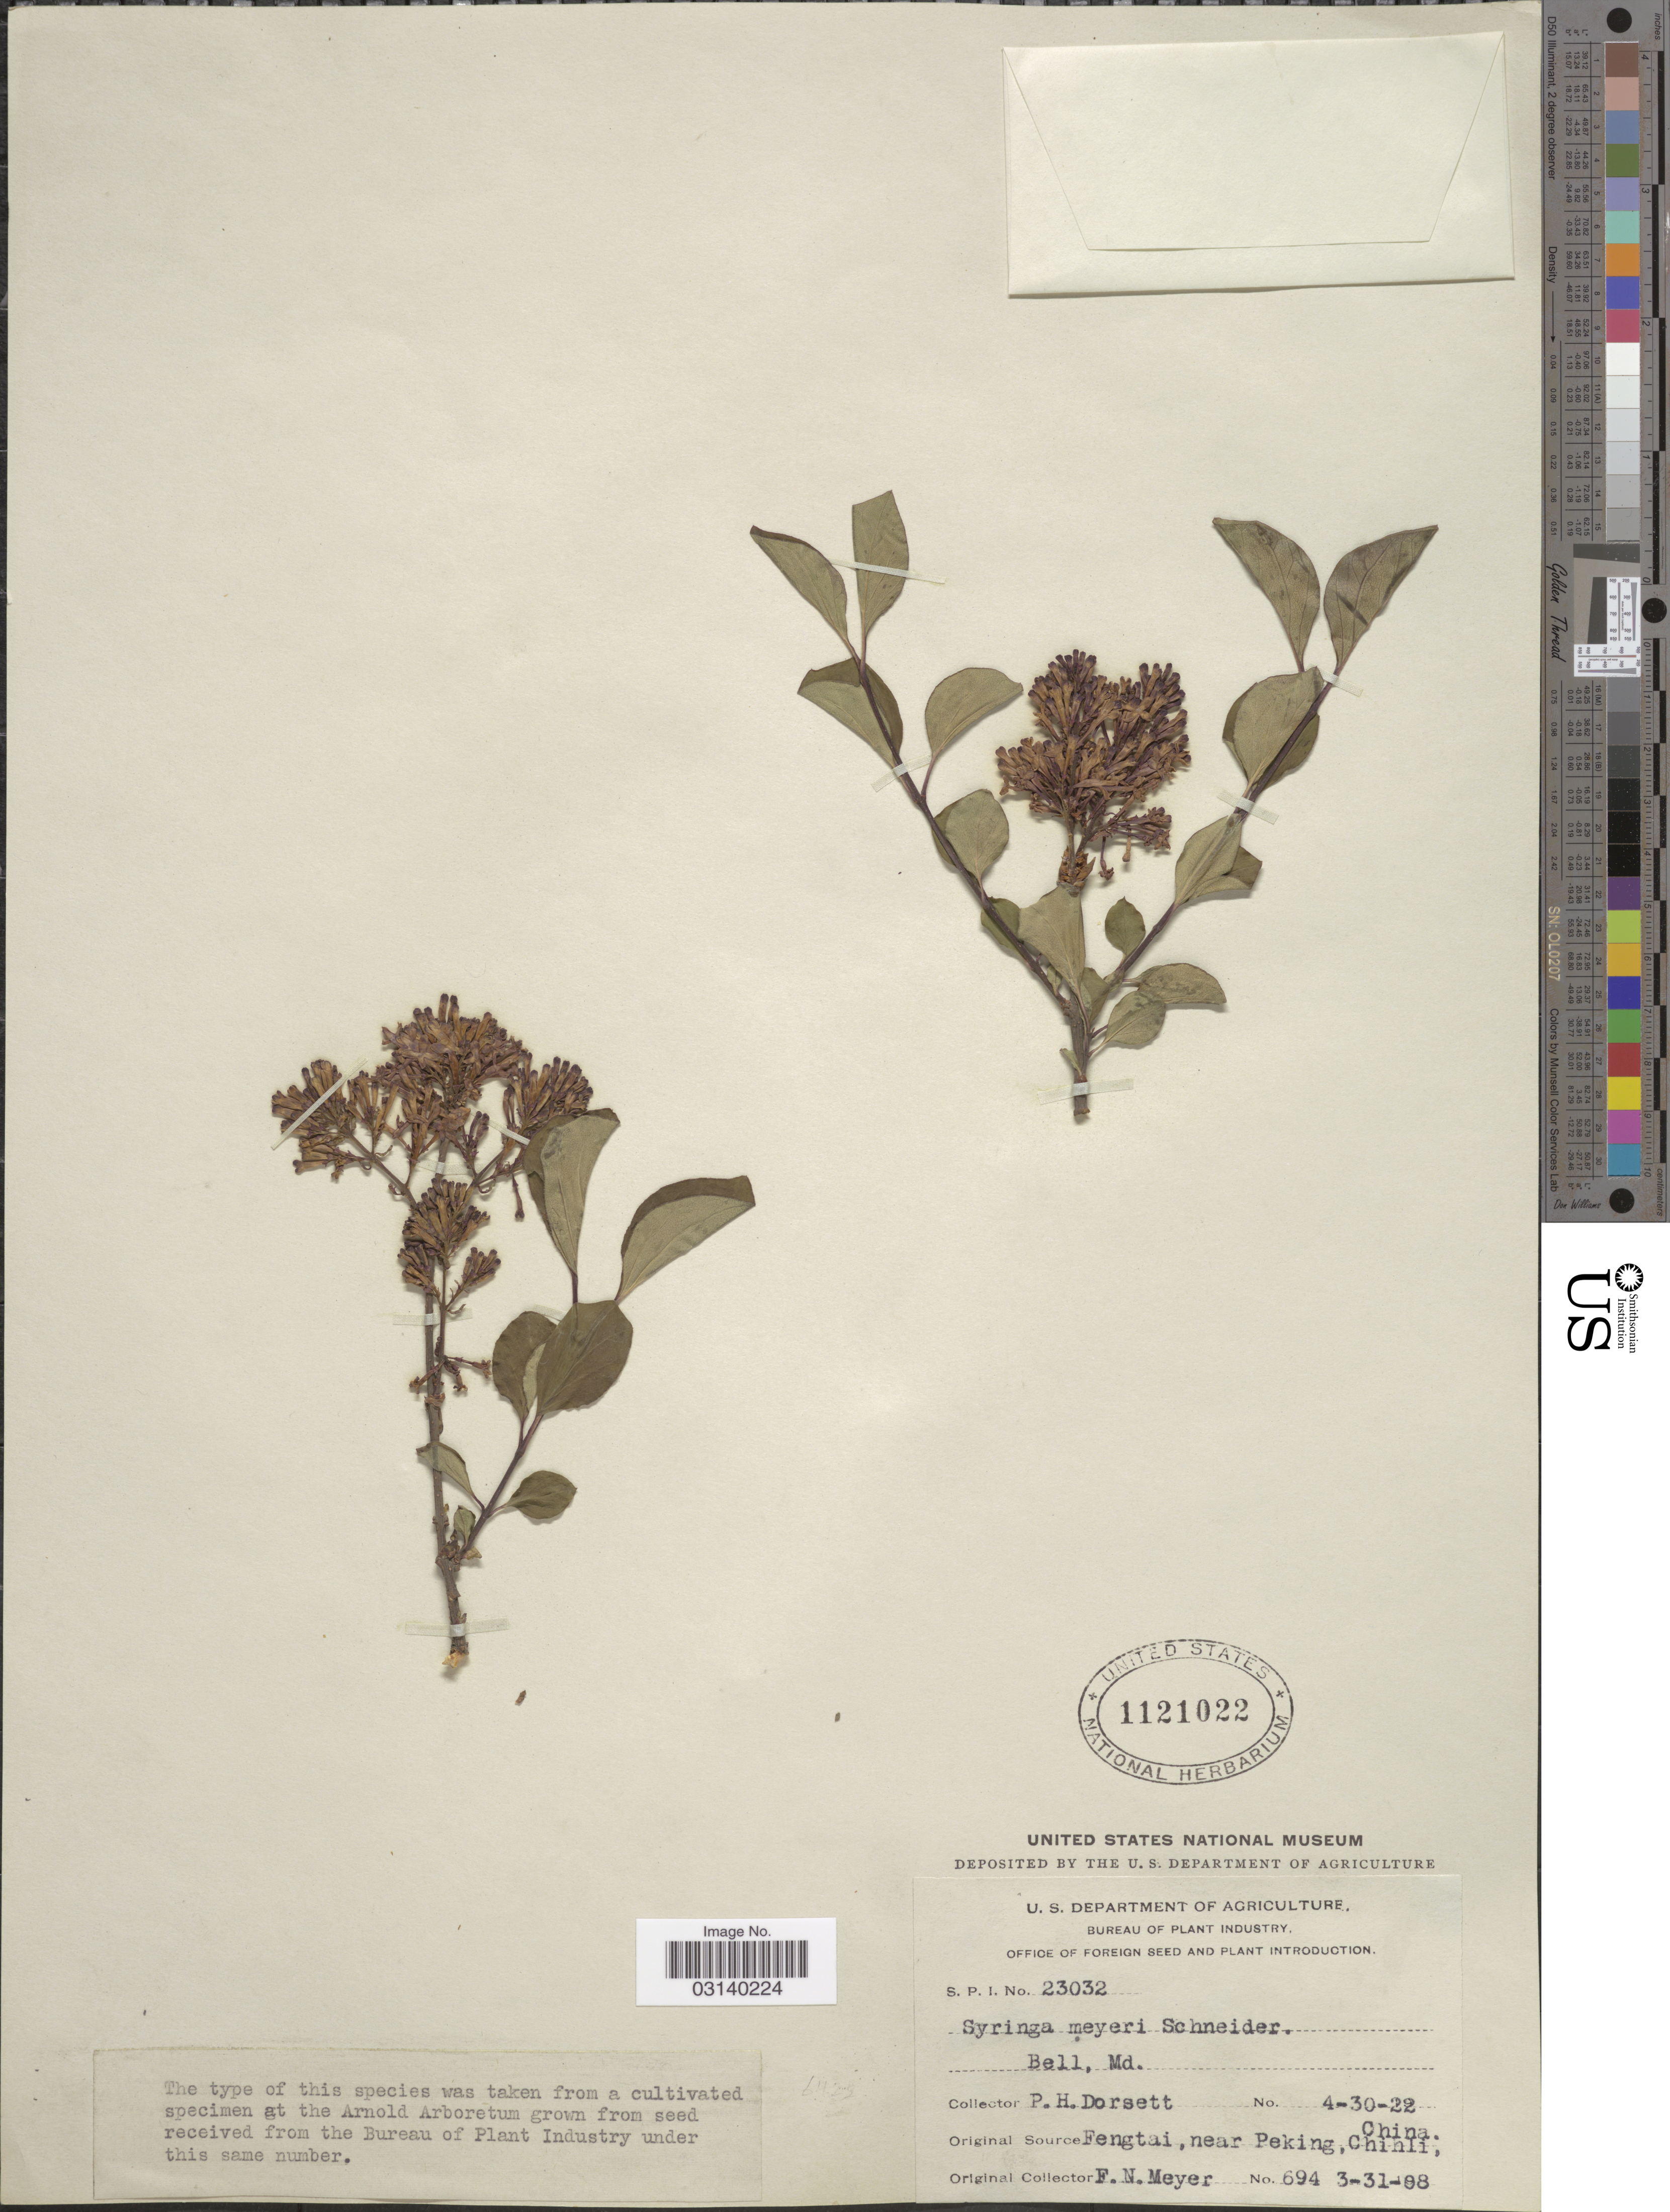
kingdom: Plantae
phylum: Tracheophyta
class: Magnoliopsida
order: Lamiales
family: Oleaceae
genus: Syringa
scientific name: Syringa pubescens subsp. pubescens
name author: Turcz.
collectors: P. H. Dorsett & F. N. Meyer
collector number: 23032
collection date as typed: Transcribed d/m/y: 31/3/8 to 30/4/22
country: China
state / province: Beijing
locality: Fengtai, near Peking, Chihli.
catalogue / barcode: US 1121022